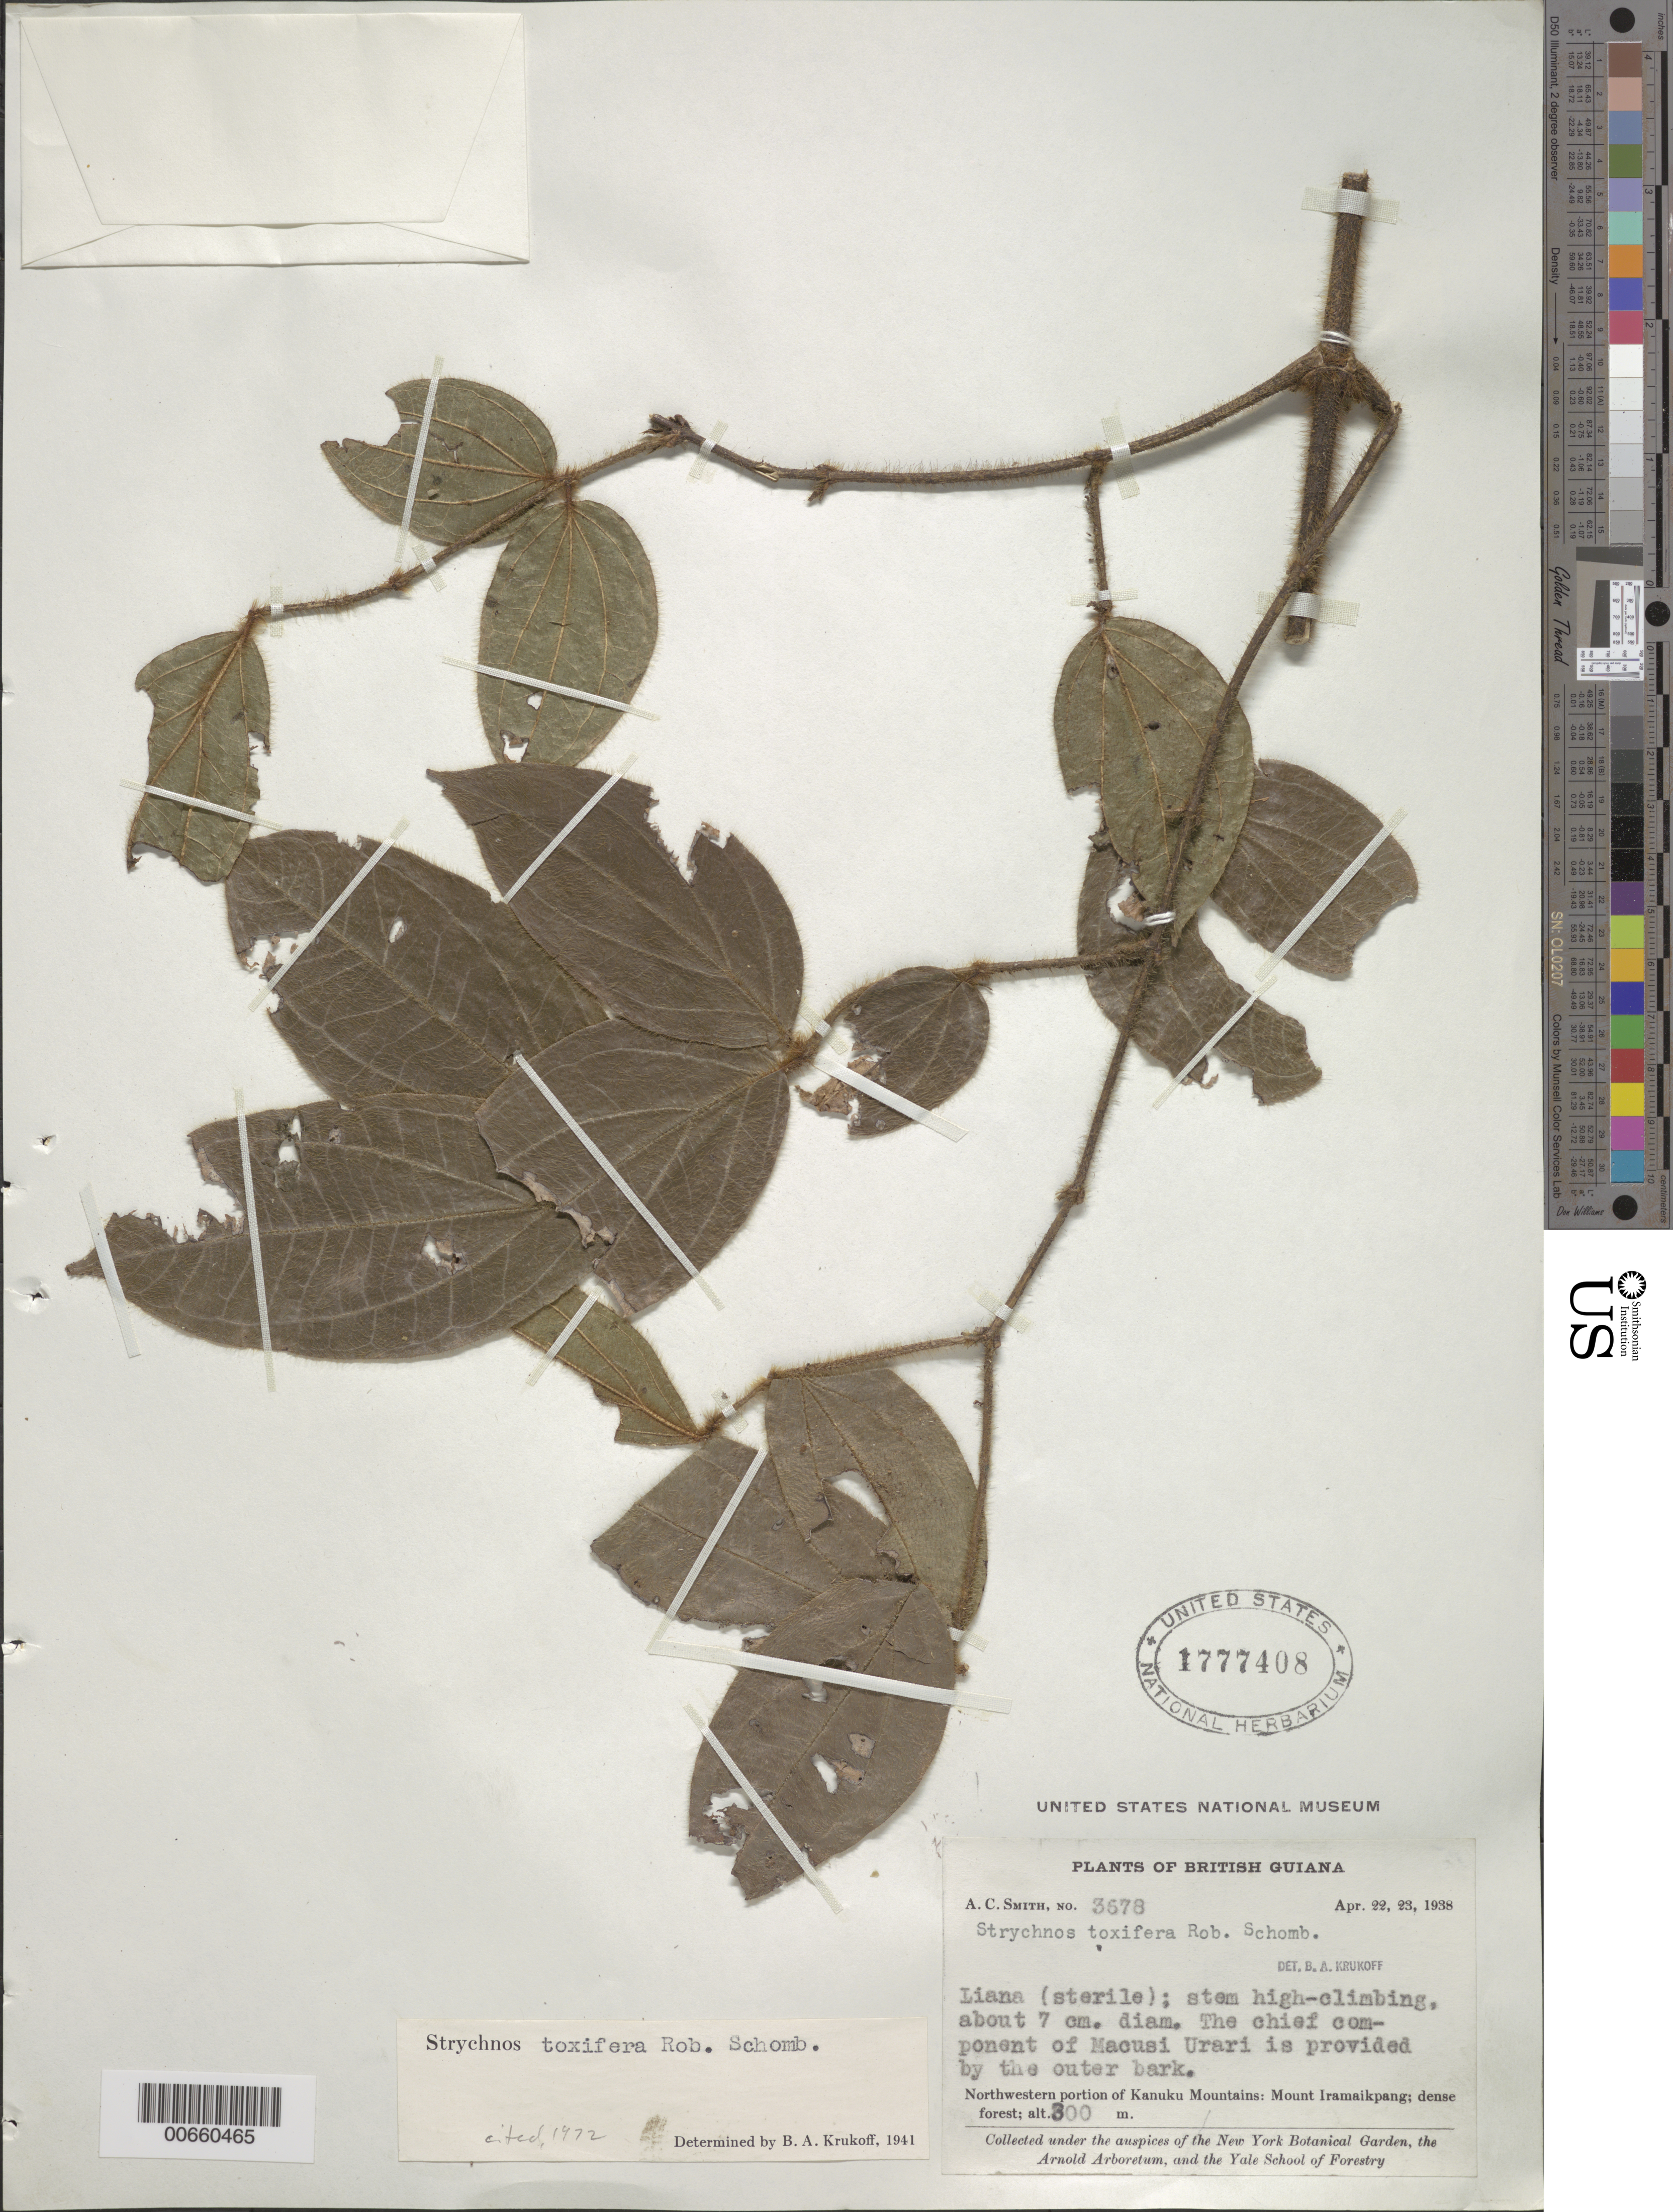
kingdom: Plantae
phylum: Tracheophyta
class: Magnoliopsida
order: Gentianales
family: Loganiaceae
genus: Strychnos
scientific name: Strychnos toxifera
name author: R.H. Schomb. ex Benth.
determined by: Krukoff, B. A.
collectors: A. C. Smith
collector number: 3678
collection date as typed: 22-Apr-38 to 23-Apr-38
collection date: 1938-04-22/1938-04-23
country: Guyana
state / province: U. Takutu-U. Essequibo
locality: Kanuku Mts., NW portion; Mount Iramaikpang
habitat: Dense forest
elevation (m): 300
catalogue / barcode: US 1777408